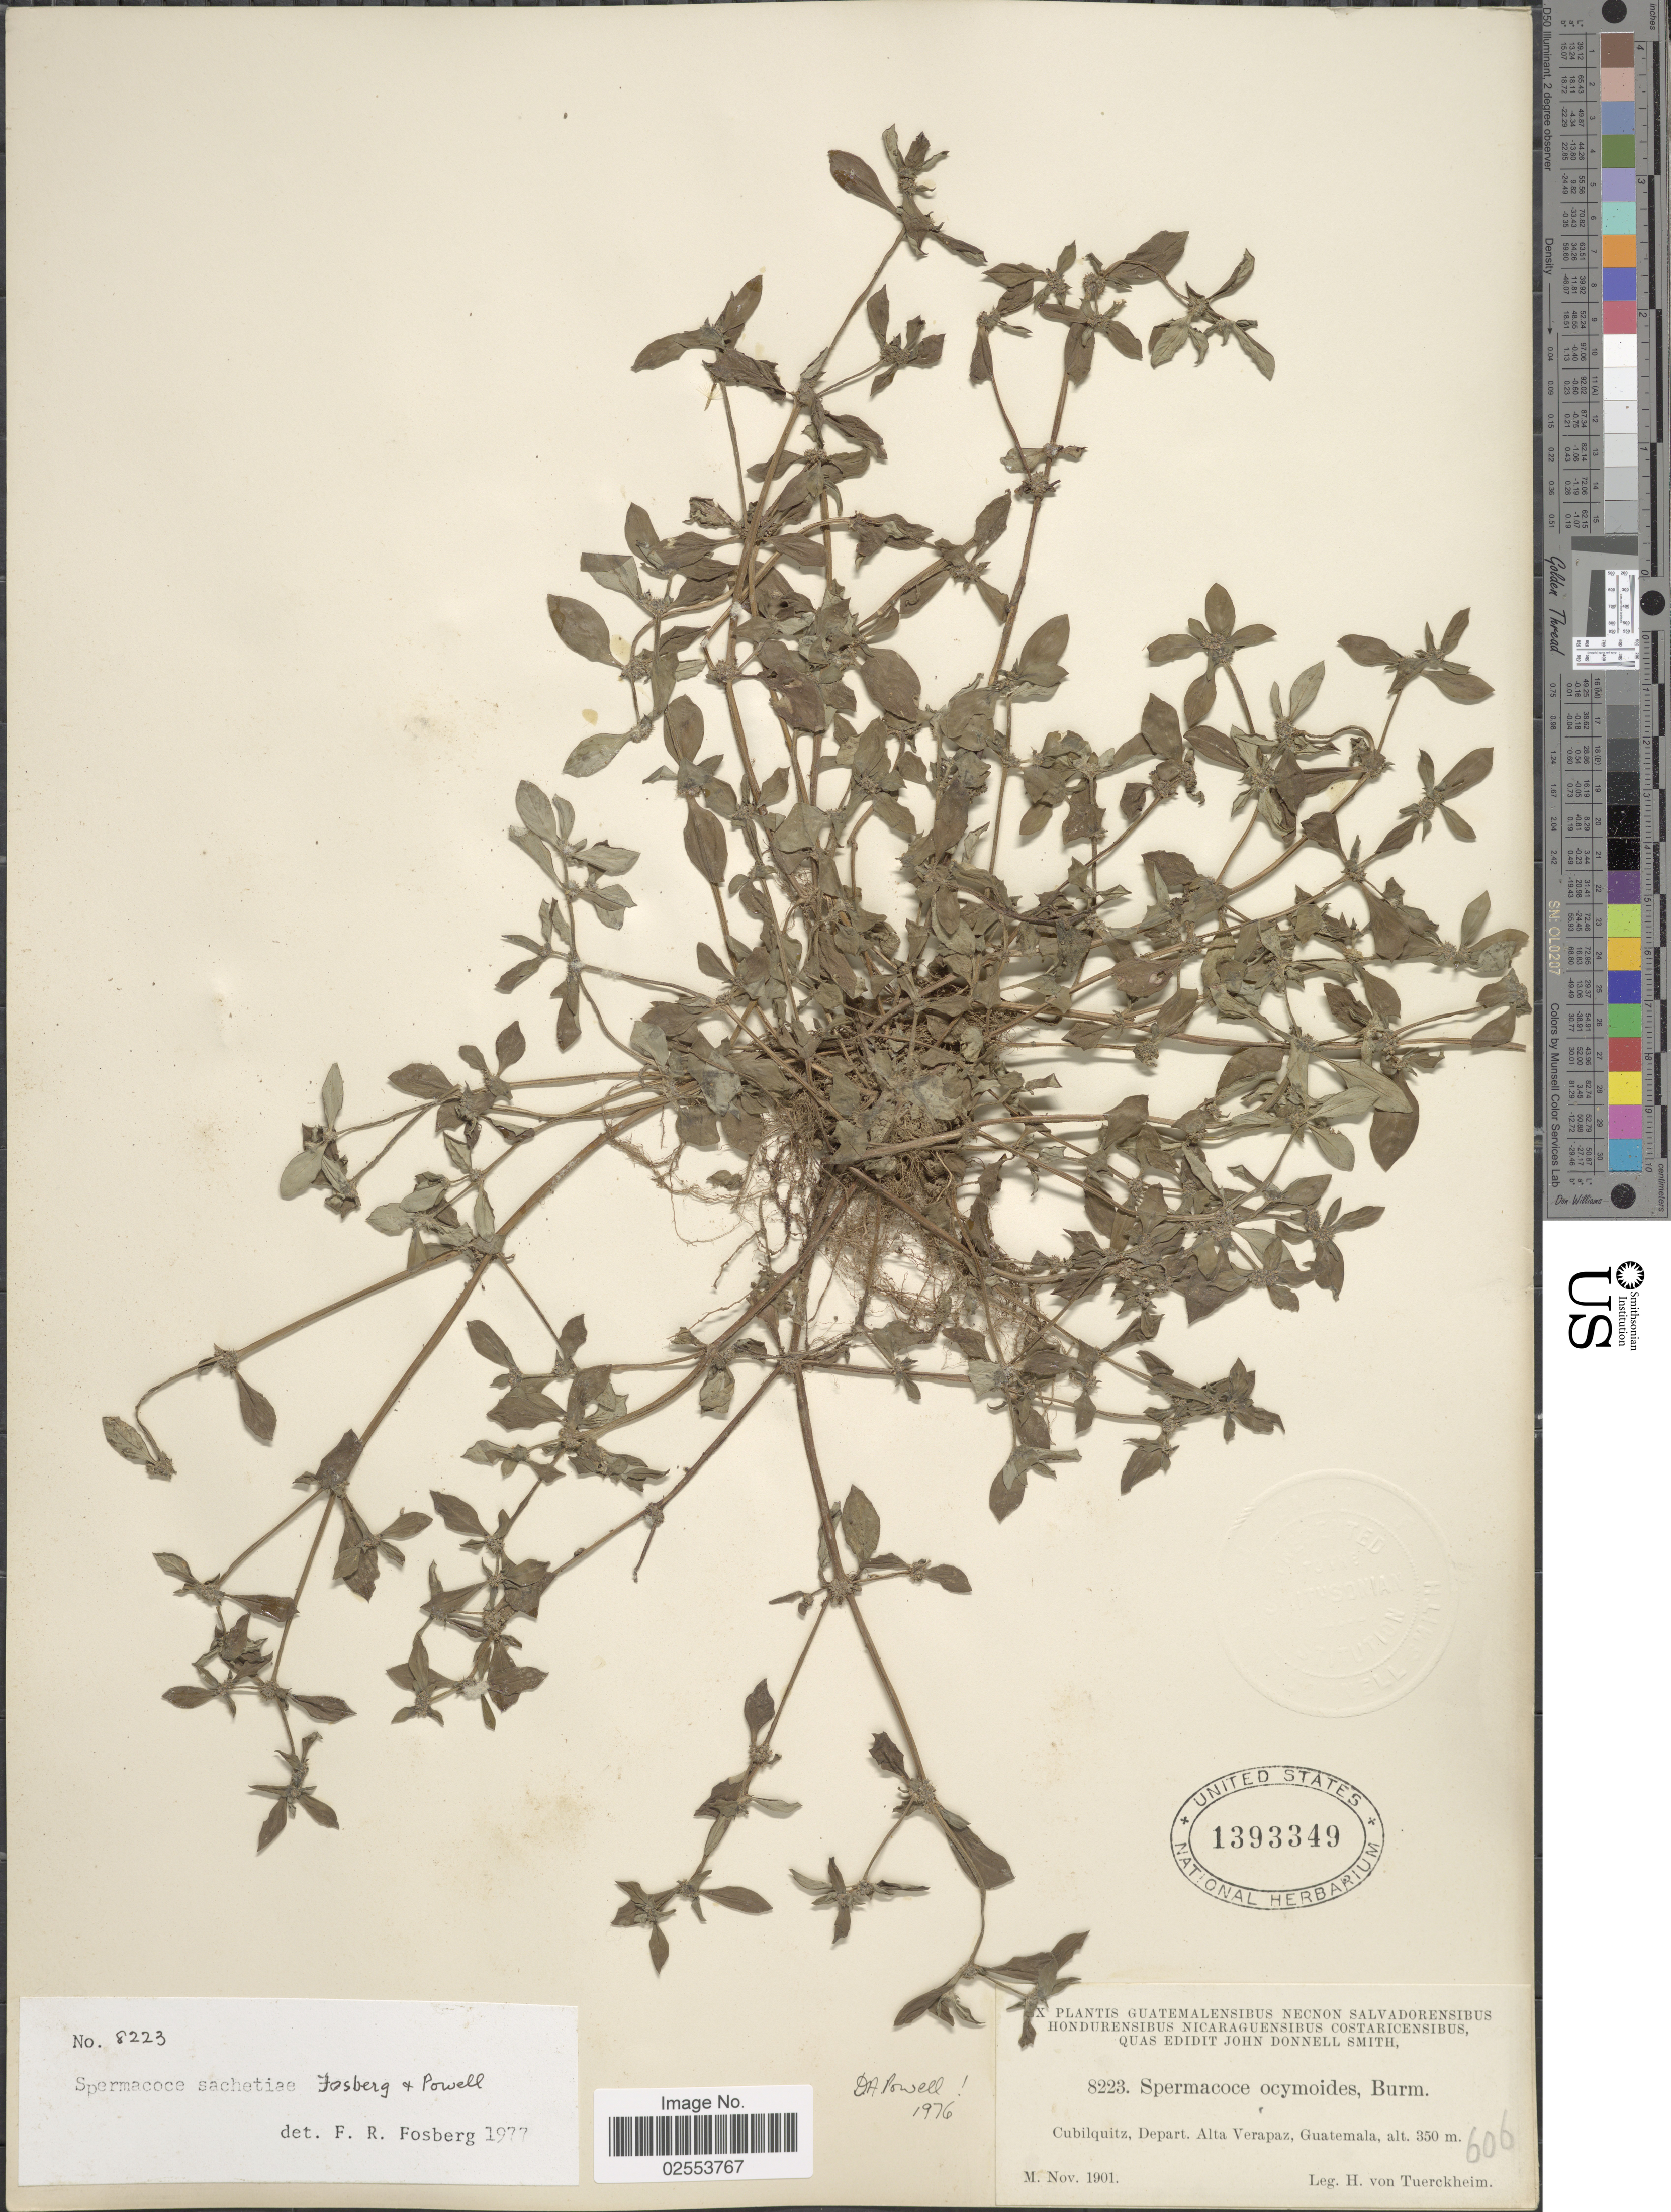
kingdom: Plantae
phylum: Tracheophyta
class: Magnoliopsida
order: Gentianales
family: Rubiaceae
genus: Spermacoce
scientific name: Spermacoce sachetiae Fosberg & D.A. Powell sp. nov. ined.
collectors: H. von Türckheim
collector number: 8223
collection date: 1901-11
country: Guatemala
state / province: Alta Verapaz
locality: Cubilquitz.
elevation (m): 350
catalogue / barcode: US 1393349